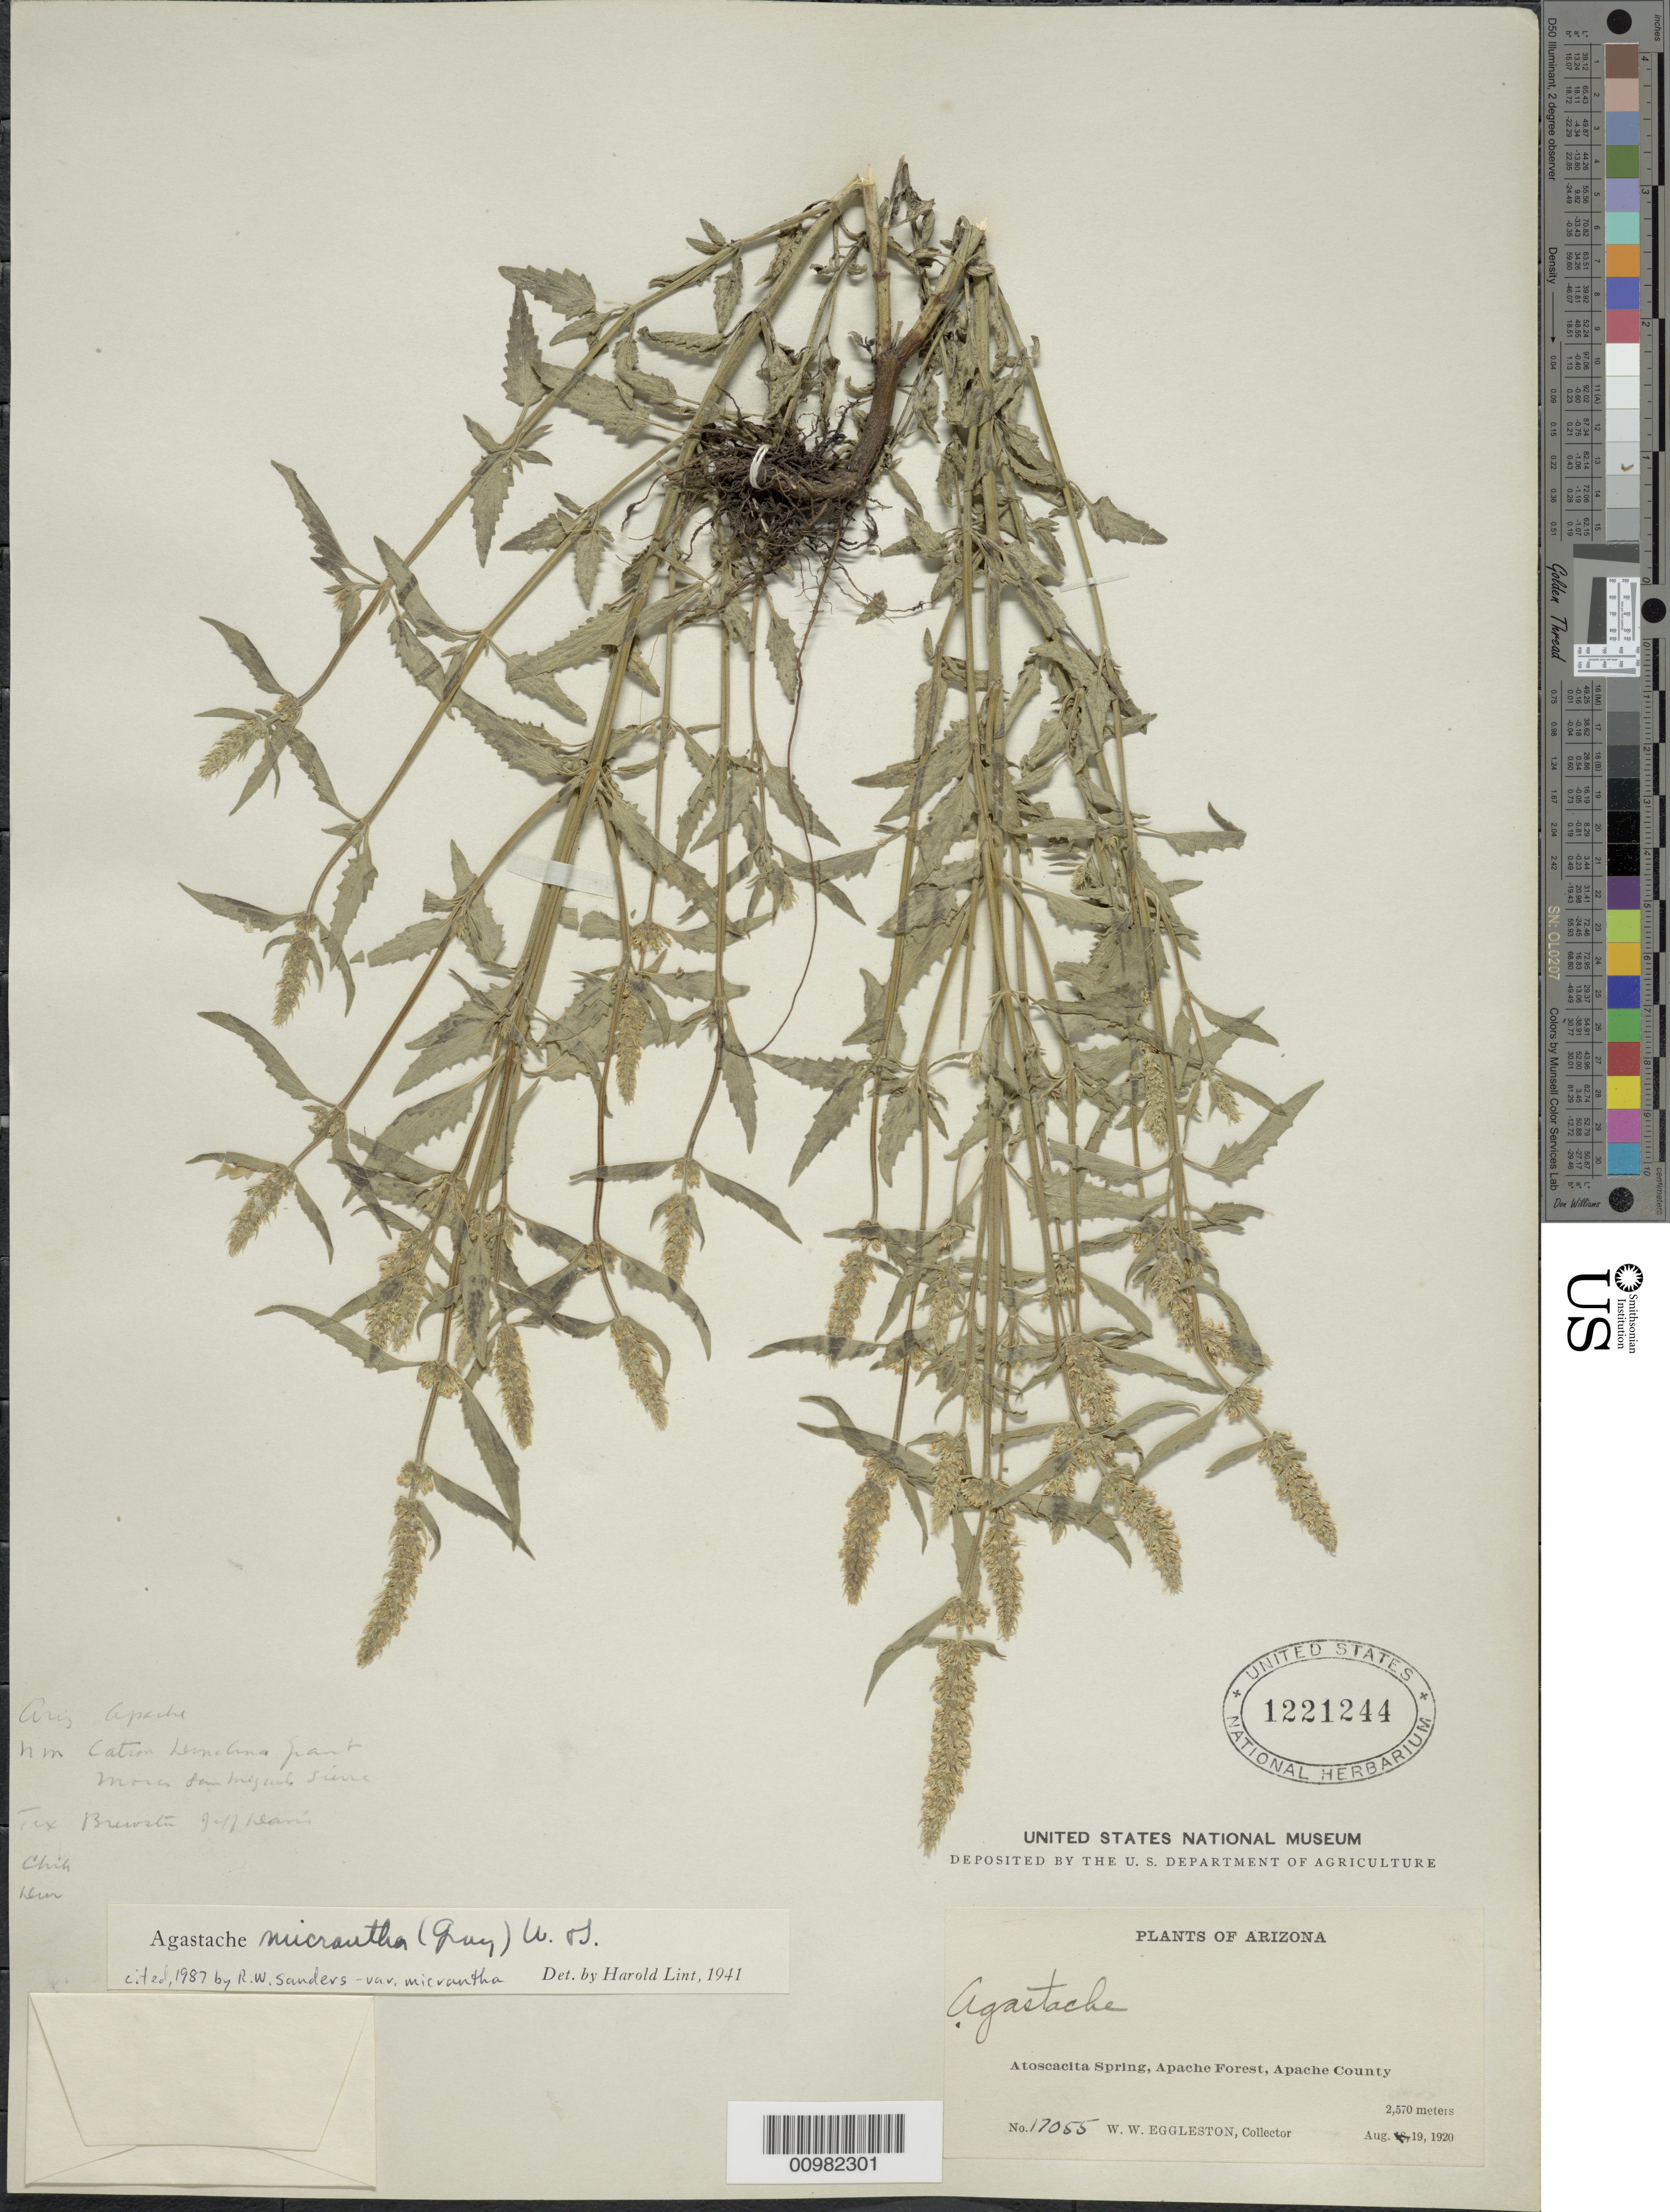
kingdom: Plantae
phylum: Tracheophyta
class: Magnoliopsida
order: Lamiales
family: Lamiaceae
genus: Agastache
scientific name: Agastache micrantha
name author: (A. Gray) Wooton & Standl.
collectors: W. W. Eggleston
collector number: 17055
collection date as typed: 19 Aug 1920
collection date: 1920-08-19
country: United States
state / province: Arizona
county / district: Apache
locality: Apache Forest; Atoscacita Spring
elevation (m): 2750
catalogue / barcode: US 1221244